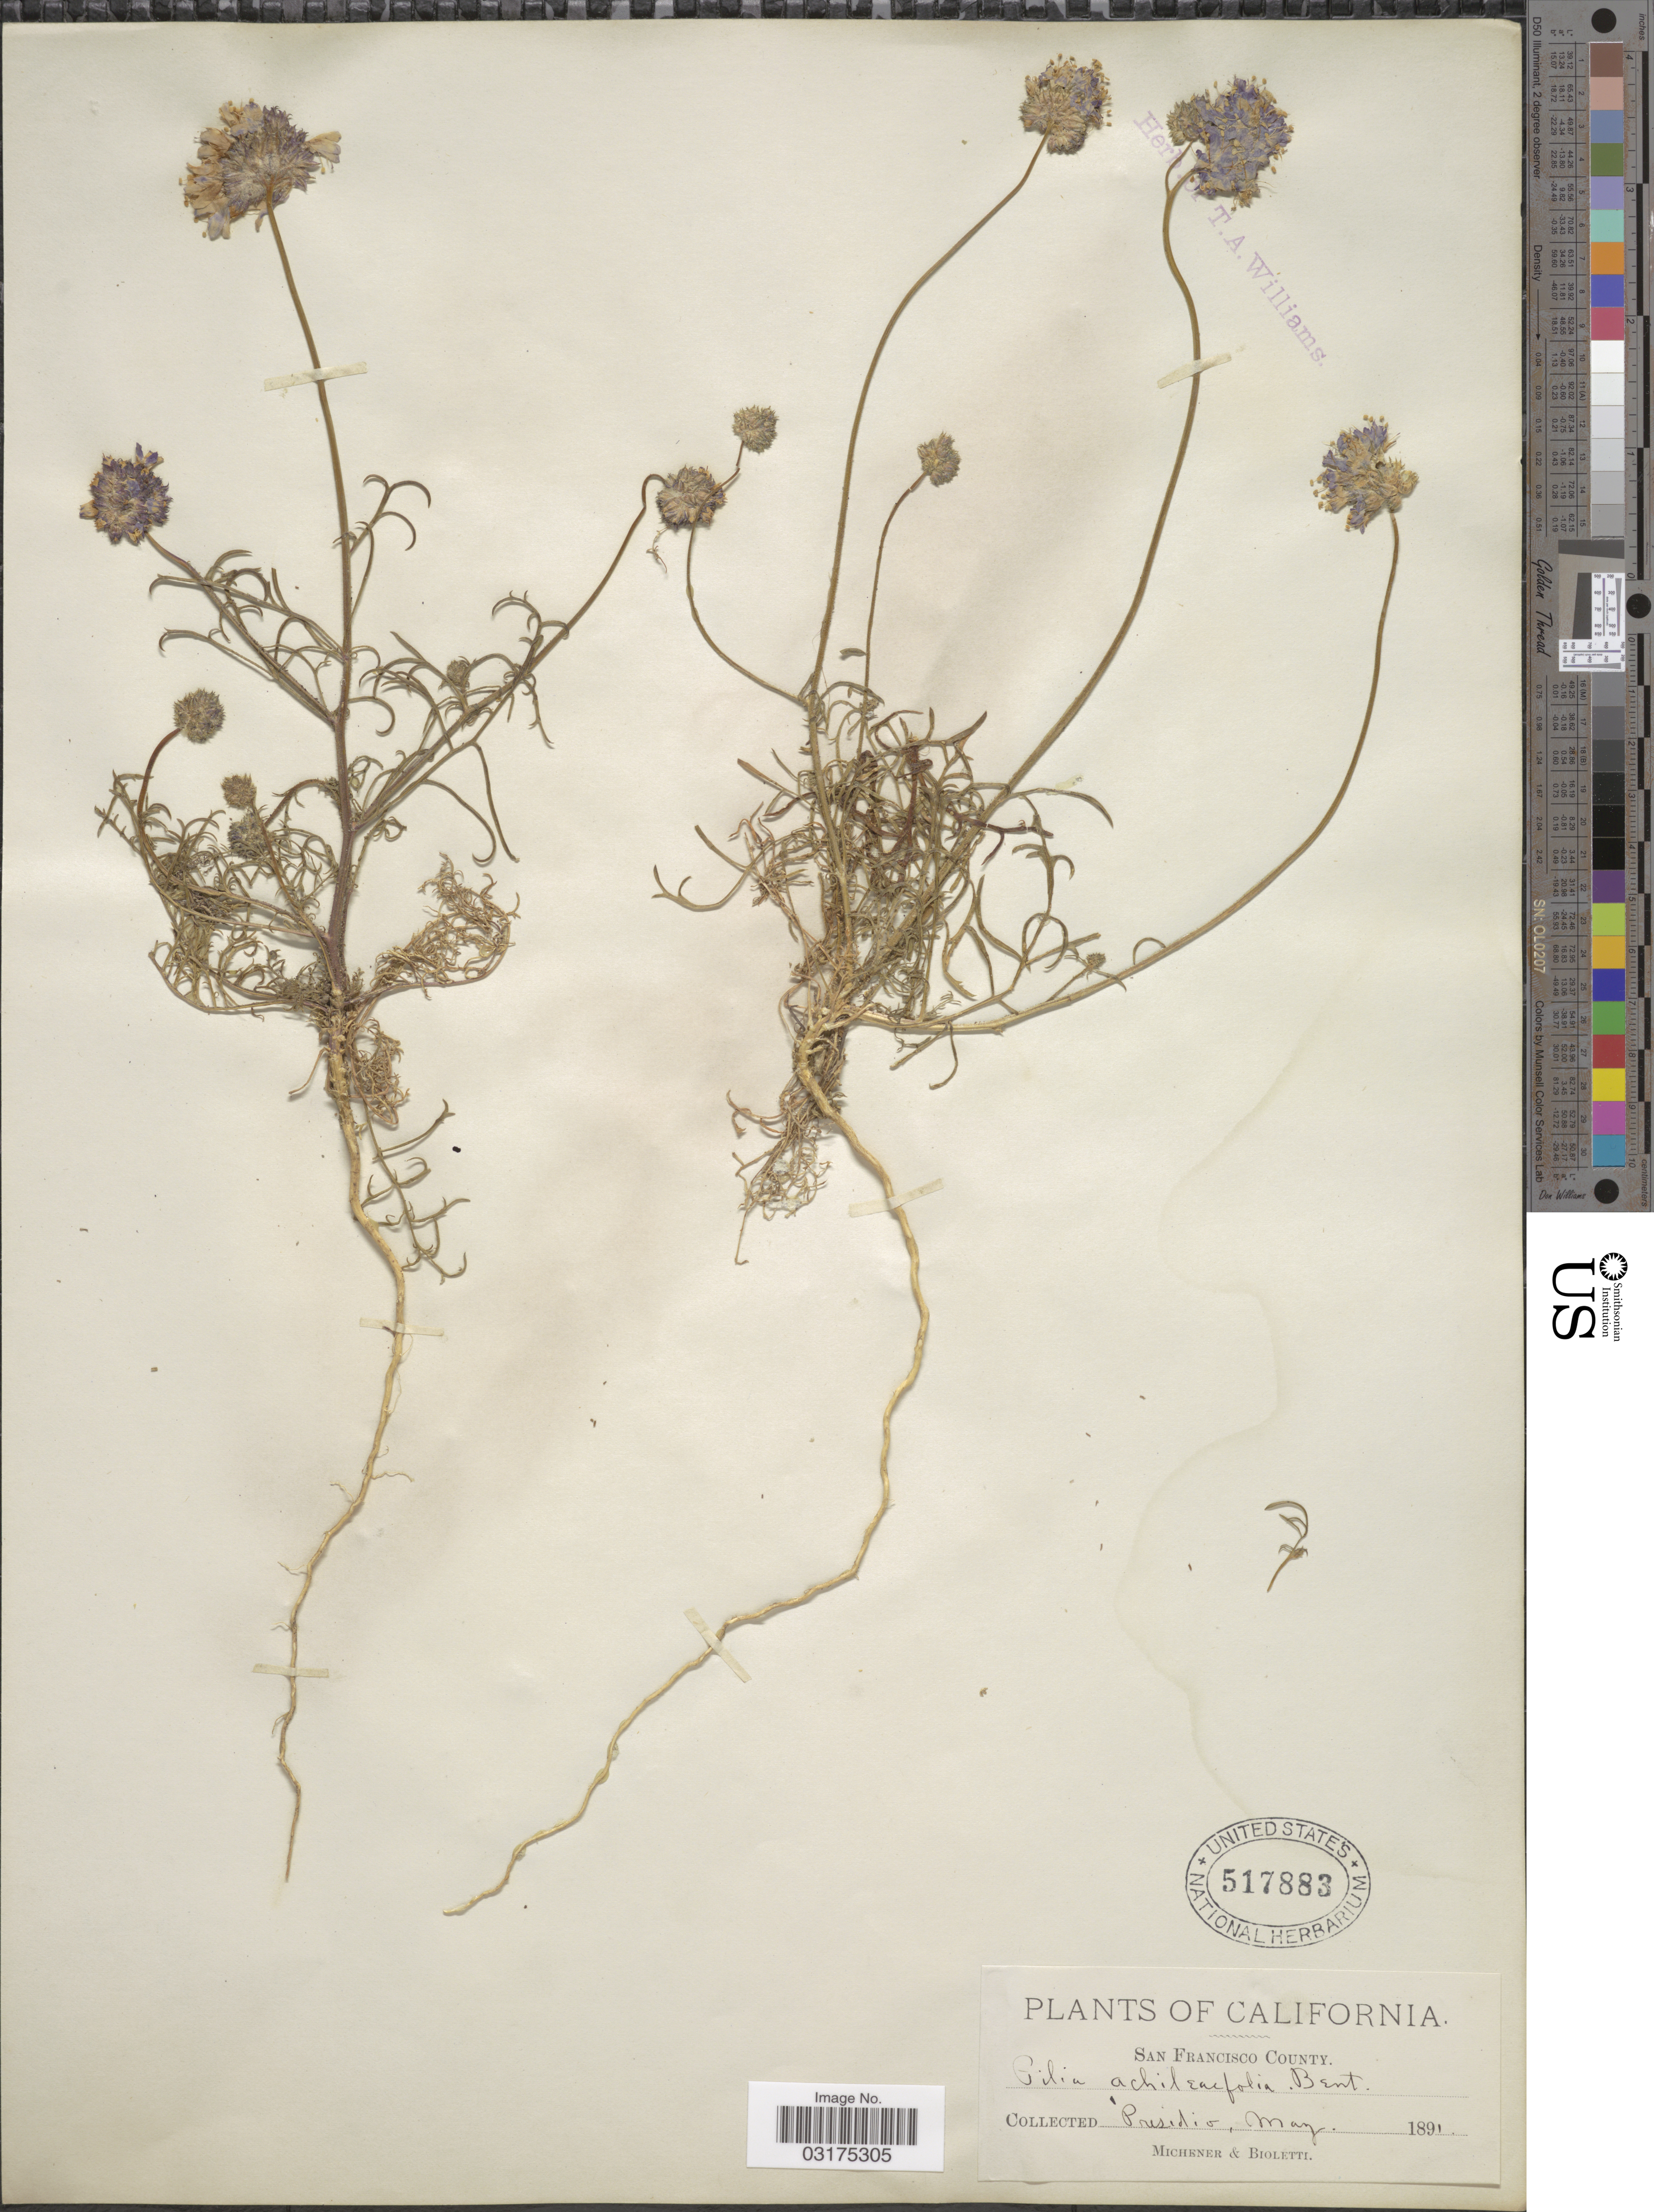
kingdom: Plantae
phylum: Tracheophyta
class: Magnoliopsida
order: Ericales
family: Polemoniaceae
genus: Gilia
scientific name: Gilia capitata subsp. chamissonis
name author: (Greene) V.E. Grant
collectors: -. Michener & -- Bioletti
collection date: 1891-05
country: United States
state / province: California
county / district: San Francisco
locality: Presidio, San Francisco County.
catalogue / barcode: US 517883